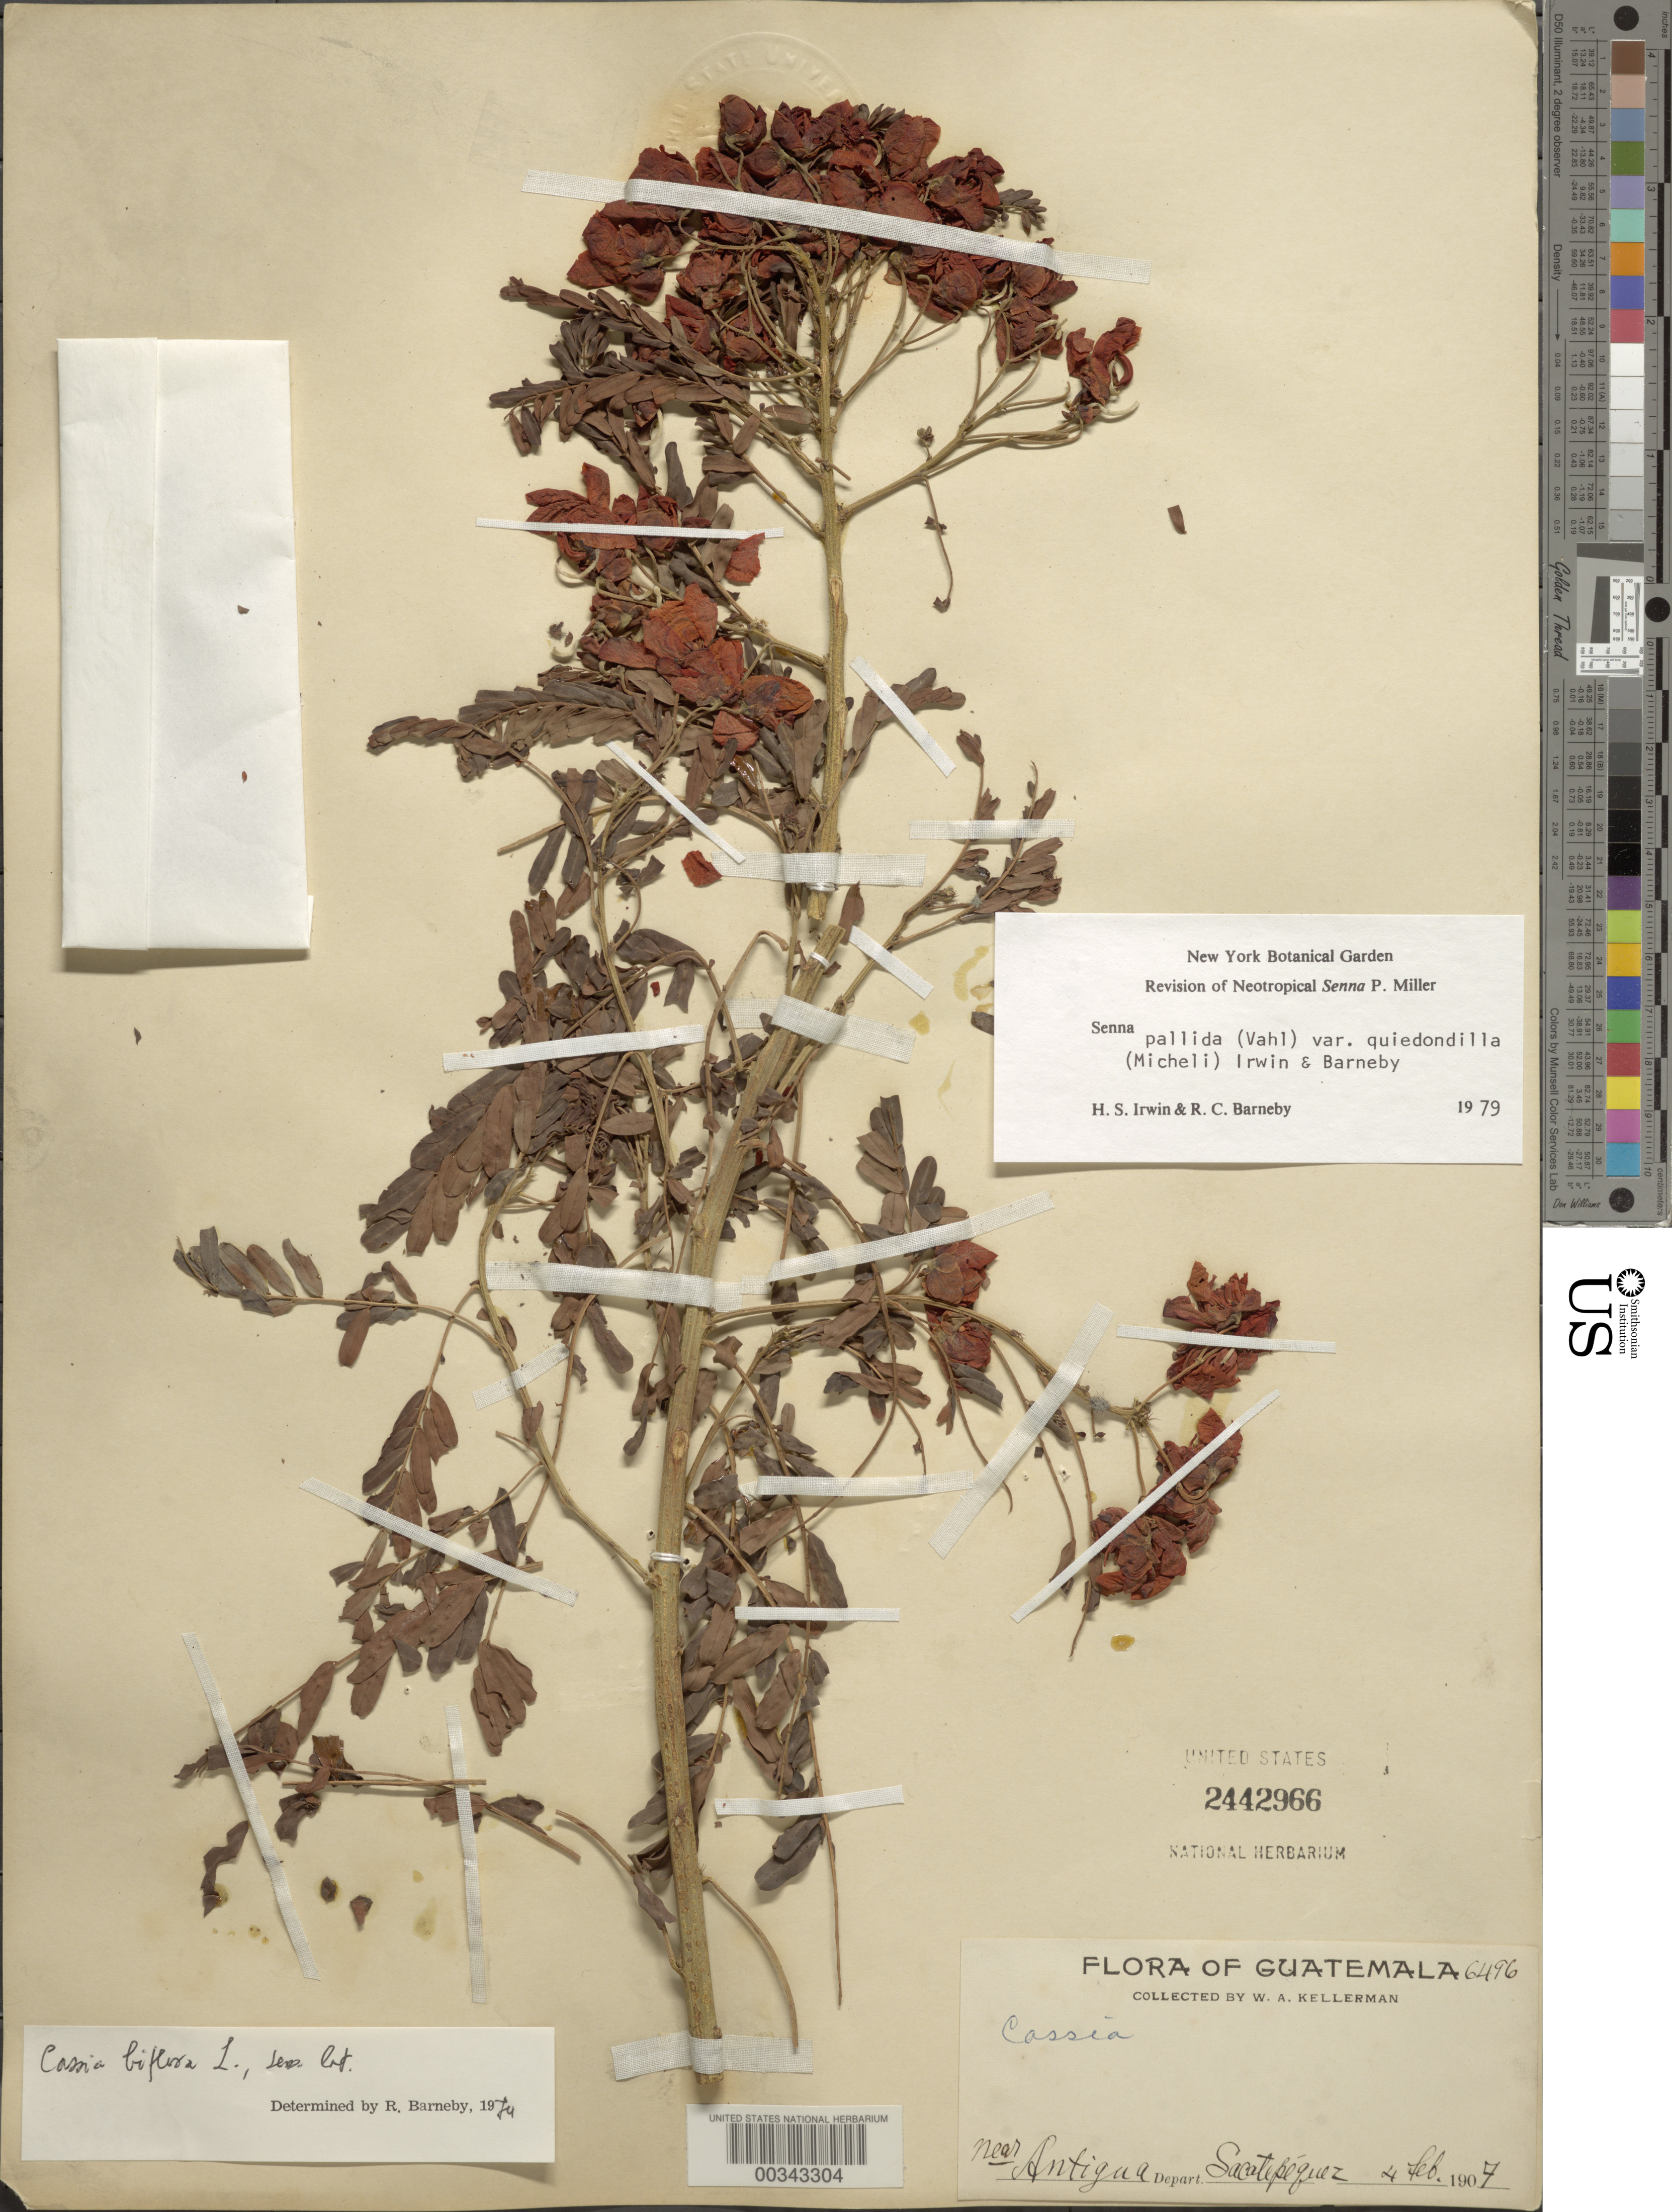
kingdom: Plantae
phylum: Tracheophyta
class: Magnoliopsida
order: Fabales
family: Fabaceae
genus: Senna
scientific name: Senna pallida var. quiedondilla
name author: (Micheli) H.S. Irwin & Barneby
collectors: W. A. Kellerman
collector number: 6496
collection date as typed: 04 Feb 1907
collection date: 1907-02-04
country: Guatemala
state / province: Sacatepéquez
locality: Near Antigua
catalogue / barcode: US 2442966